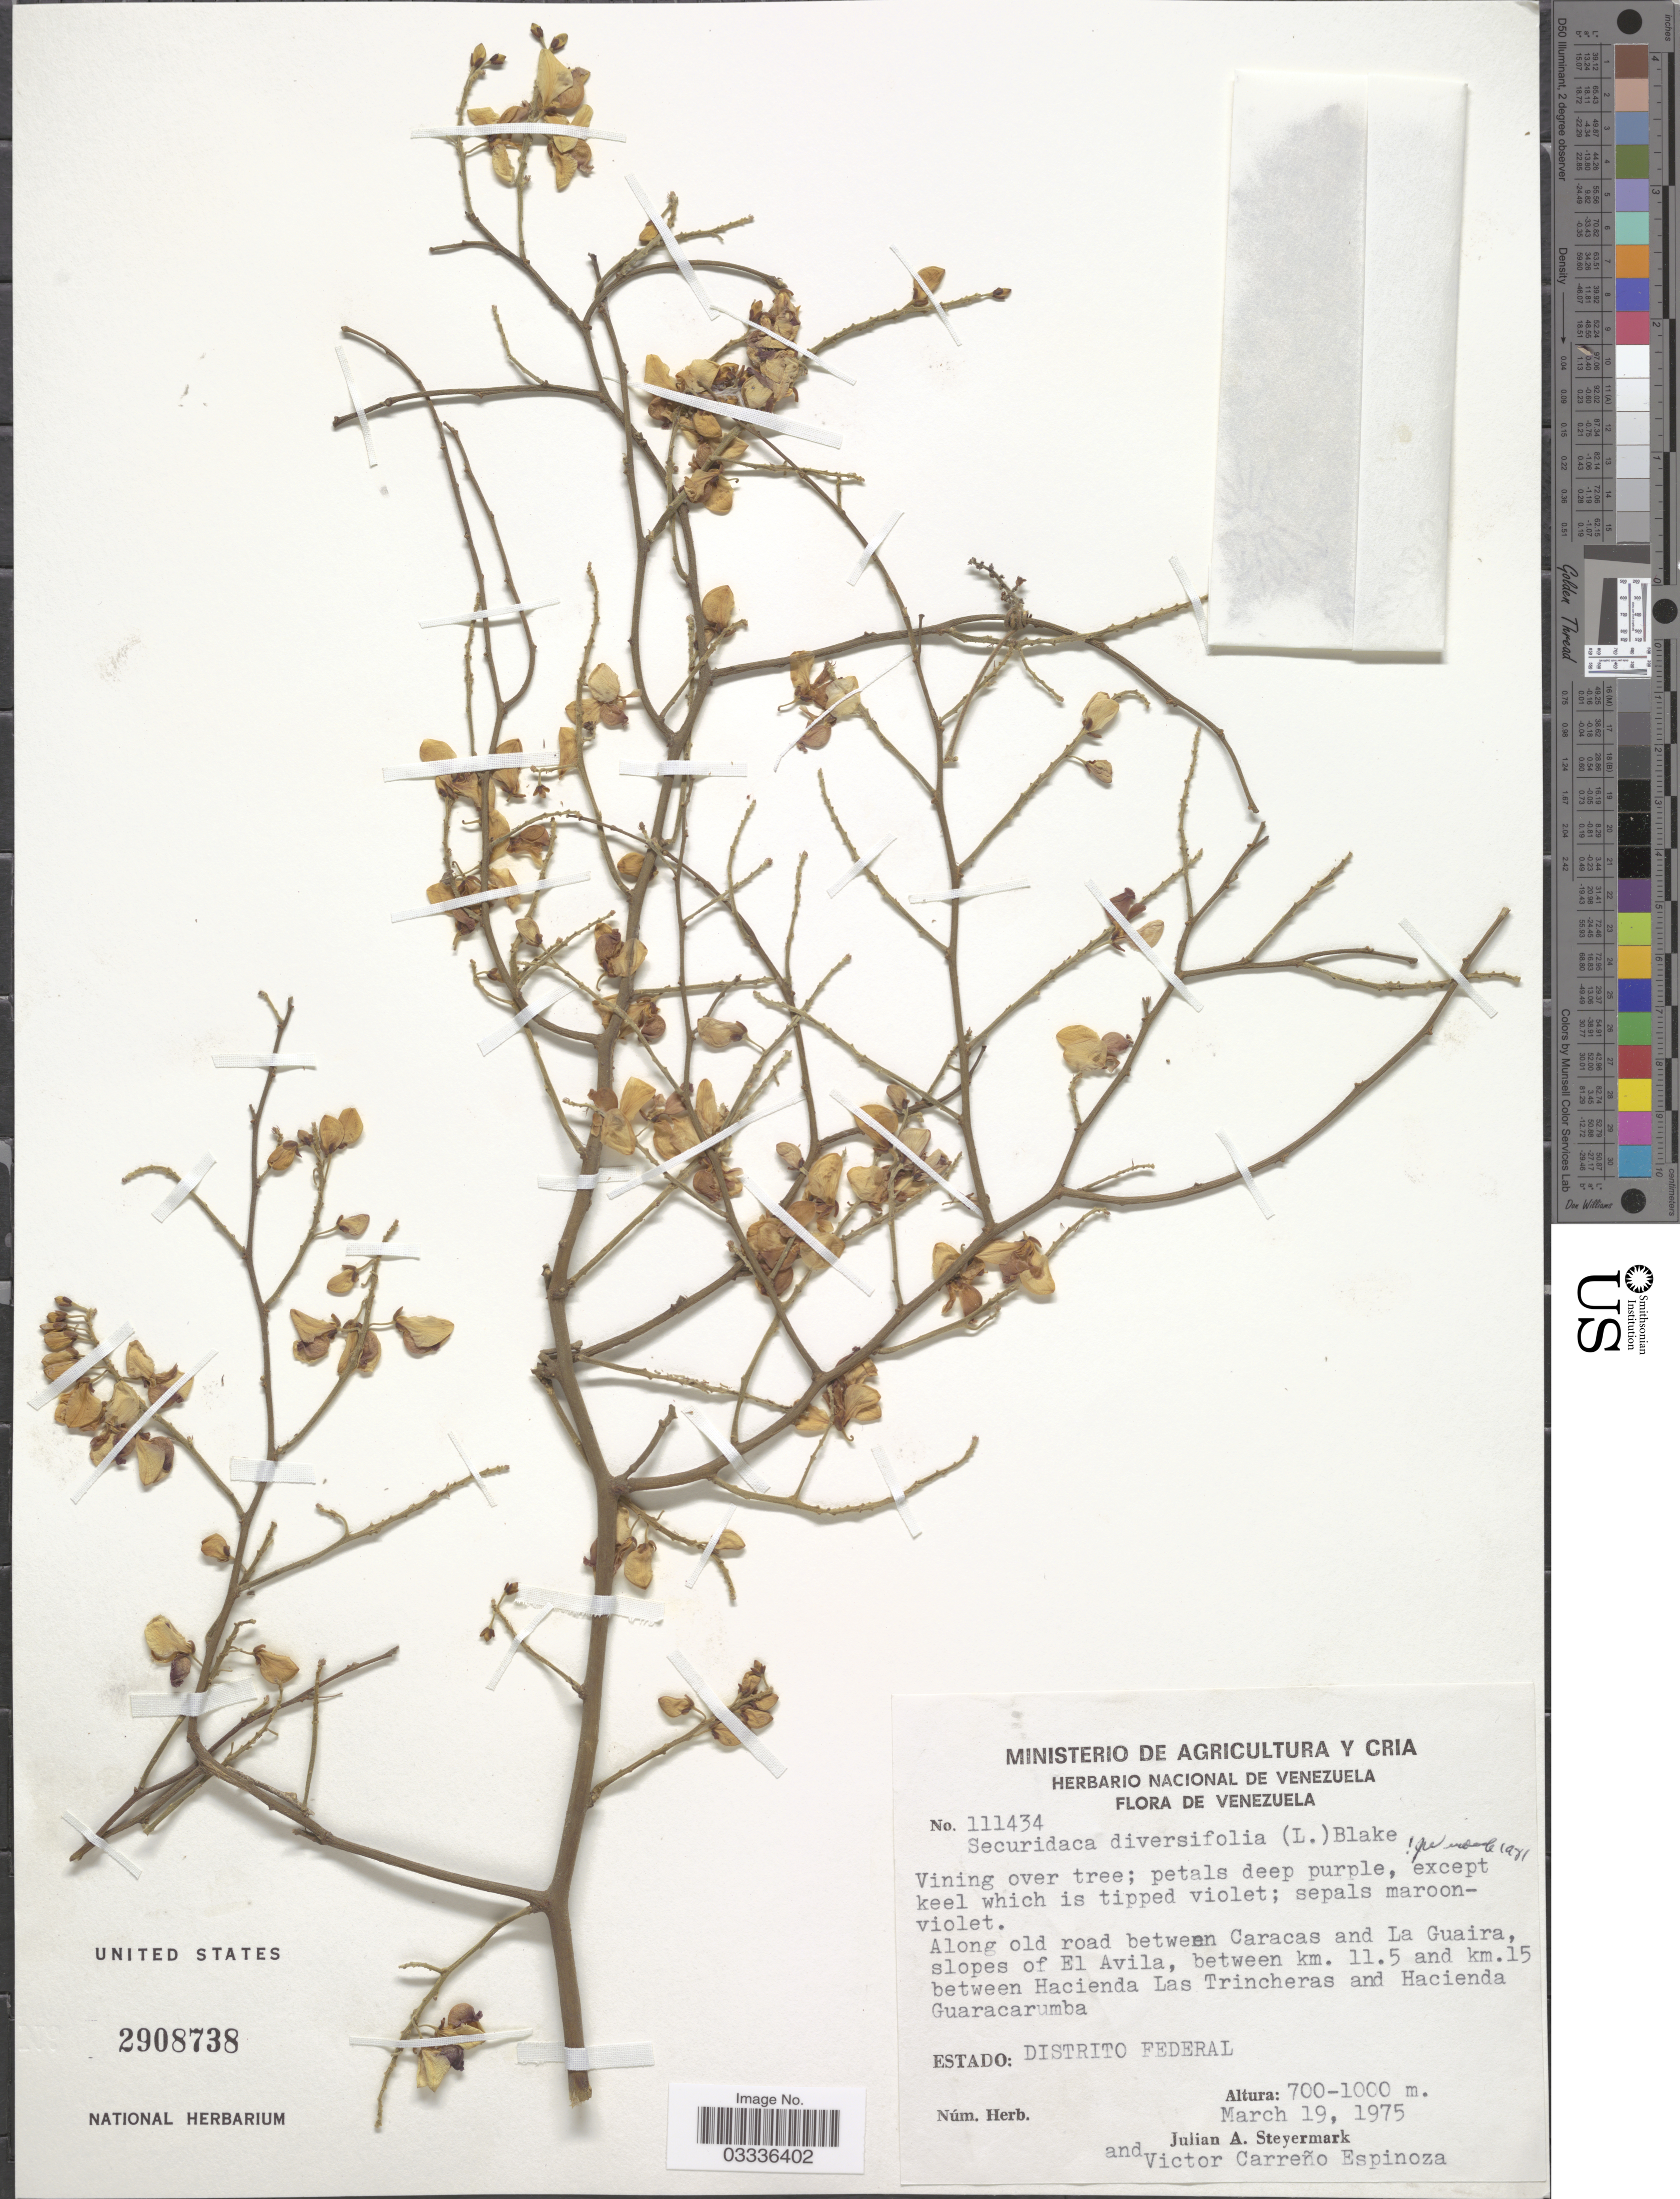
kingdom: Plantae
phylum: Tracheophyta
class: Magnoliopsida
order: Fabales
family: Polygalaceae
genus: Securidaca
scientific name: Securidaca diversifolia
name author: (L.) S.F. Blake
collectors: J. Steyermark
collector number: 111434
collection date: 1975-03-19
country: Venezuela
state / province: Miranda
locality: Along old road between Caracas and La Guaira, slopes of El Avila, between km. 11.5 and km. 15 between Hacienda Las Trincheras and Hacienda Guaracarumba. Estado: Distrito Federal.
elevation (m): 700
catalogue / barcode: US 2908738